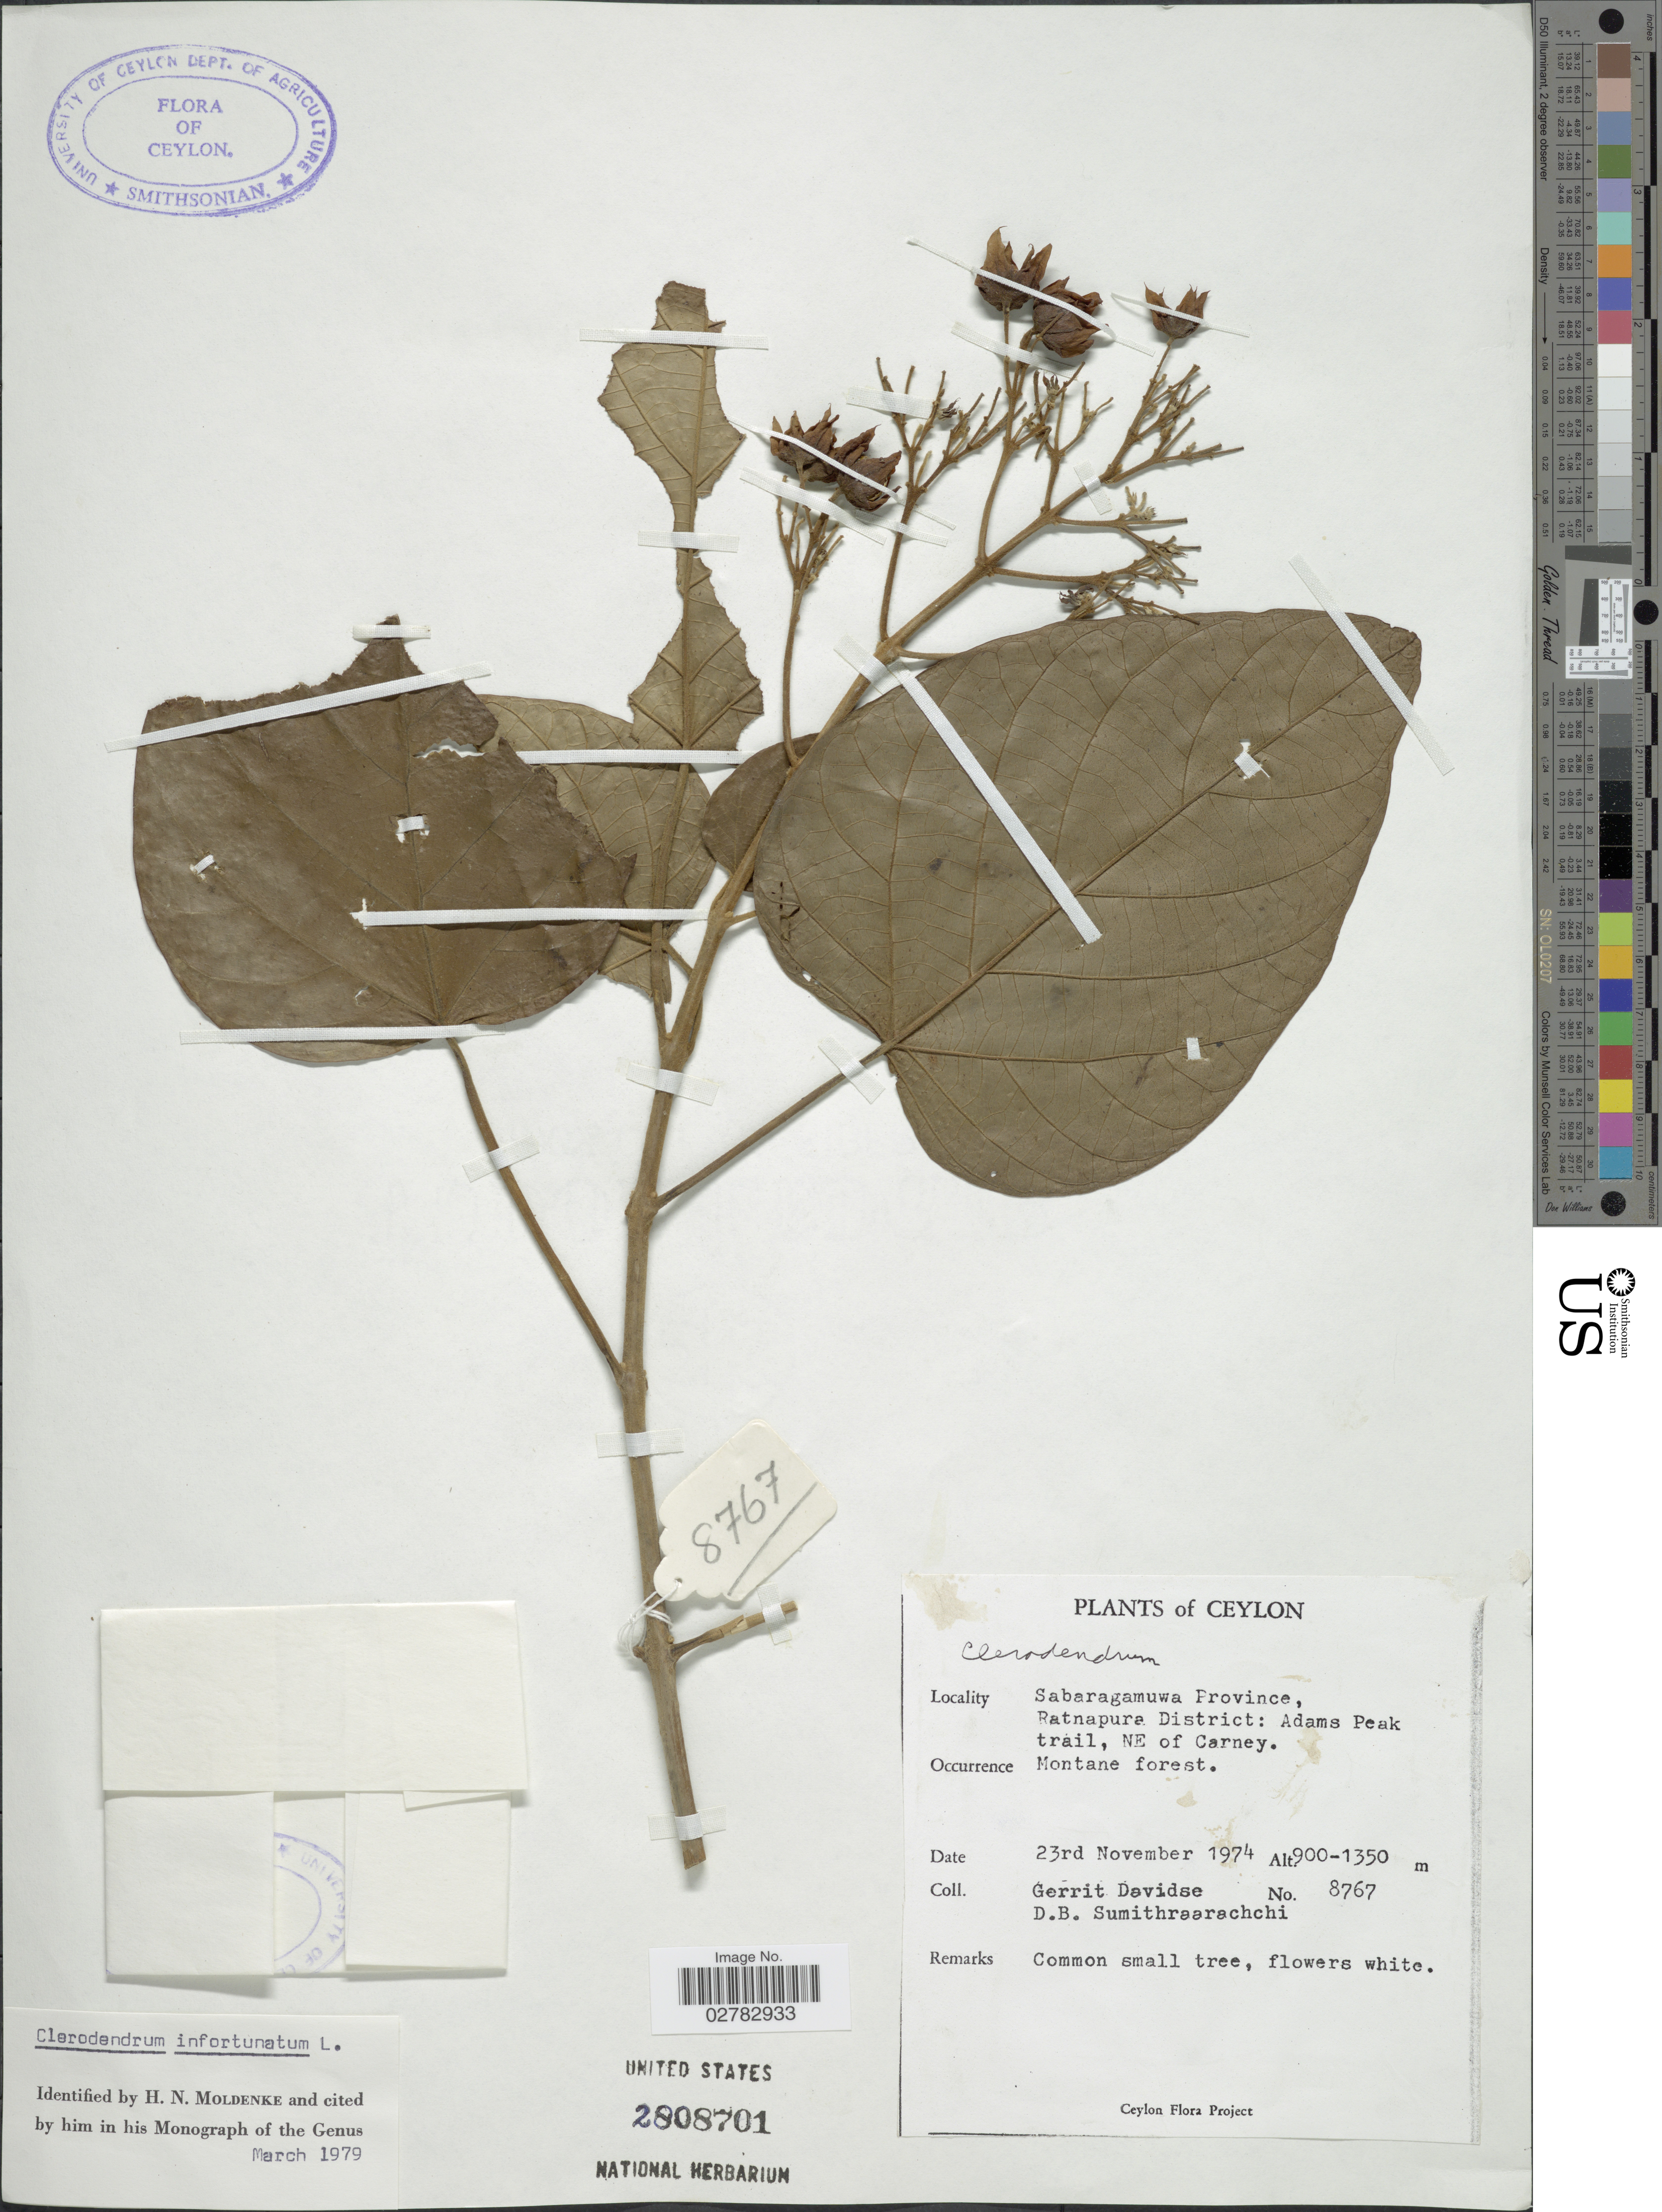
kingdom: Plantae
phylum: Tracheophyta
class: Magnoliopsida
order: Lamiales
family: Lamiaceae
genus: Clerodendrum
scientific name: Clerodendrum infortunatum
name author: L.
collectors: G. Davidse & D. B. Sumithraarachchi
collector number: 8767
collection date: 1974-11-23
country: Sri Lanka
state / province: Sabaragamuwa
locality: Ceylon. Ratnapura District: Adams Peak trail, NE of Carney.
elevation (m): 900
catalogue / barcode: US 2808701